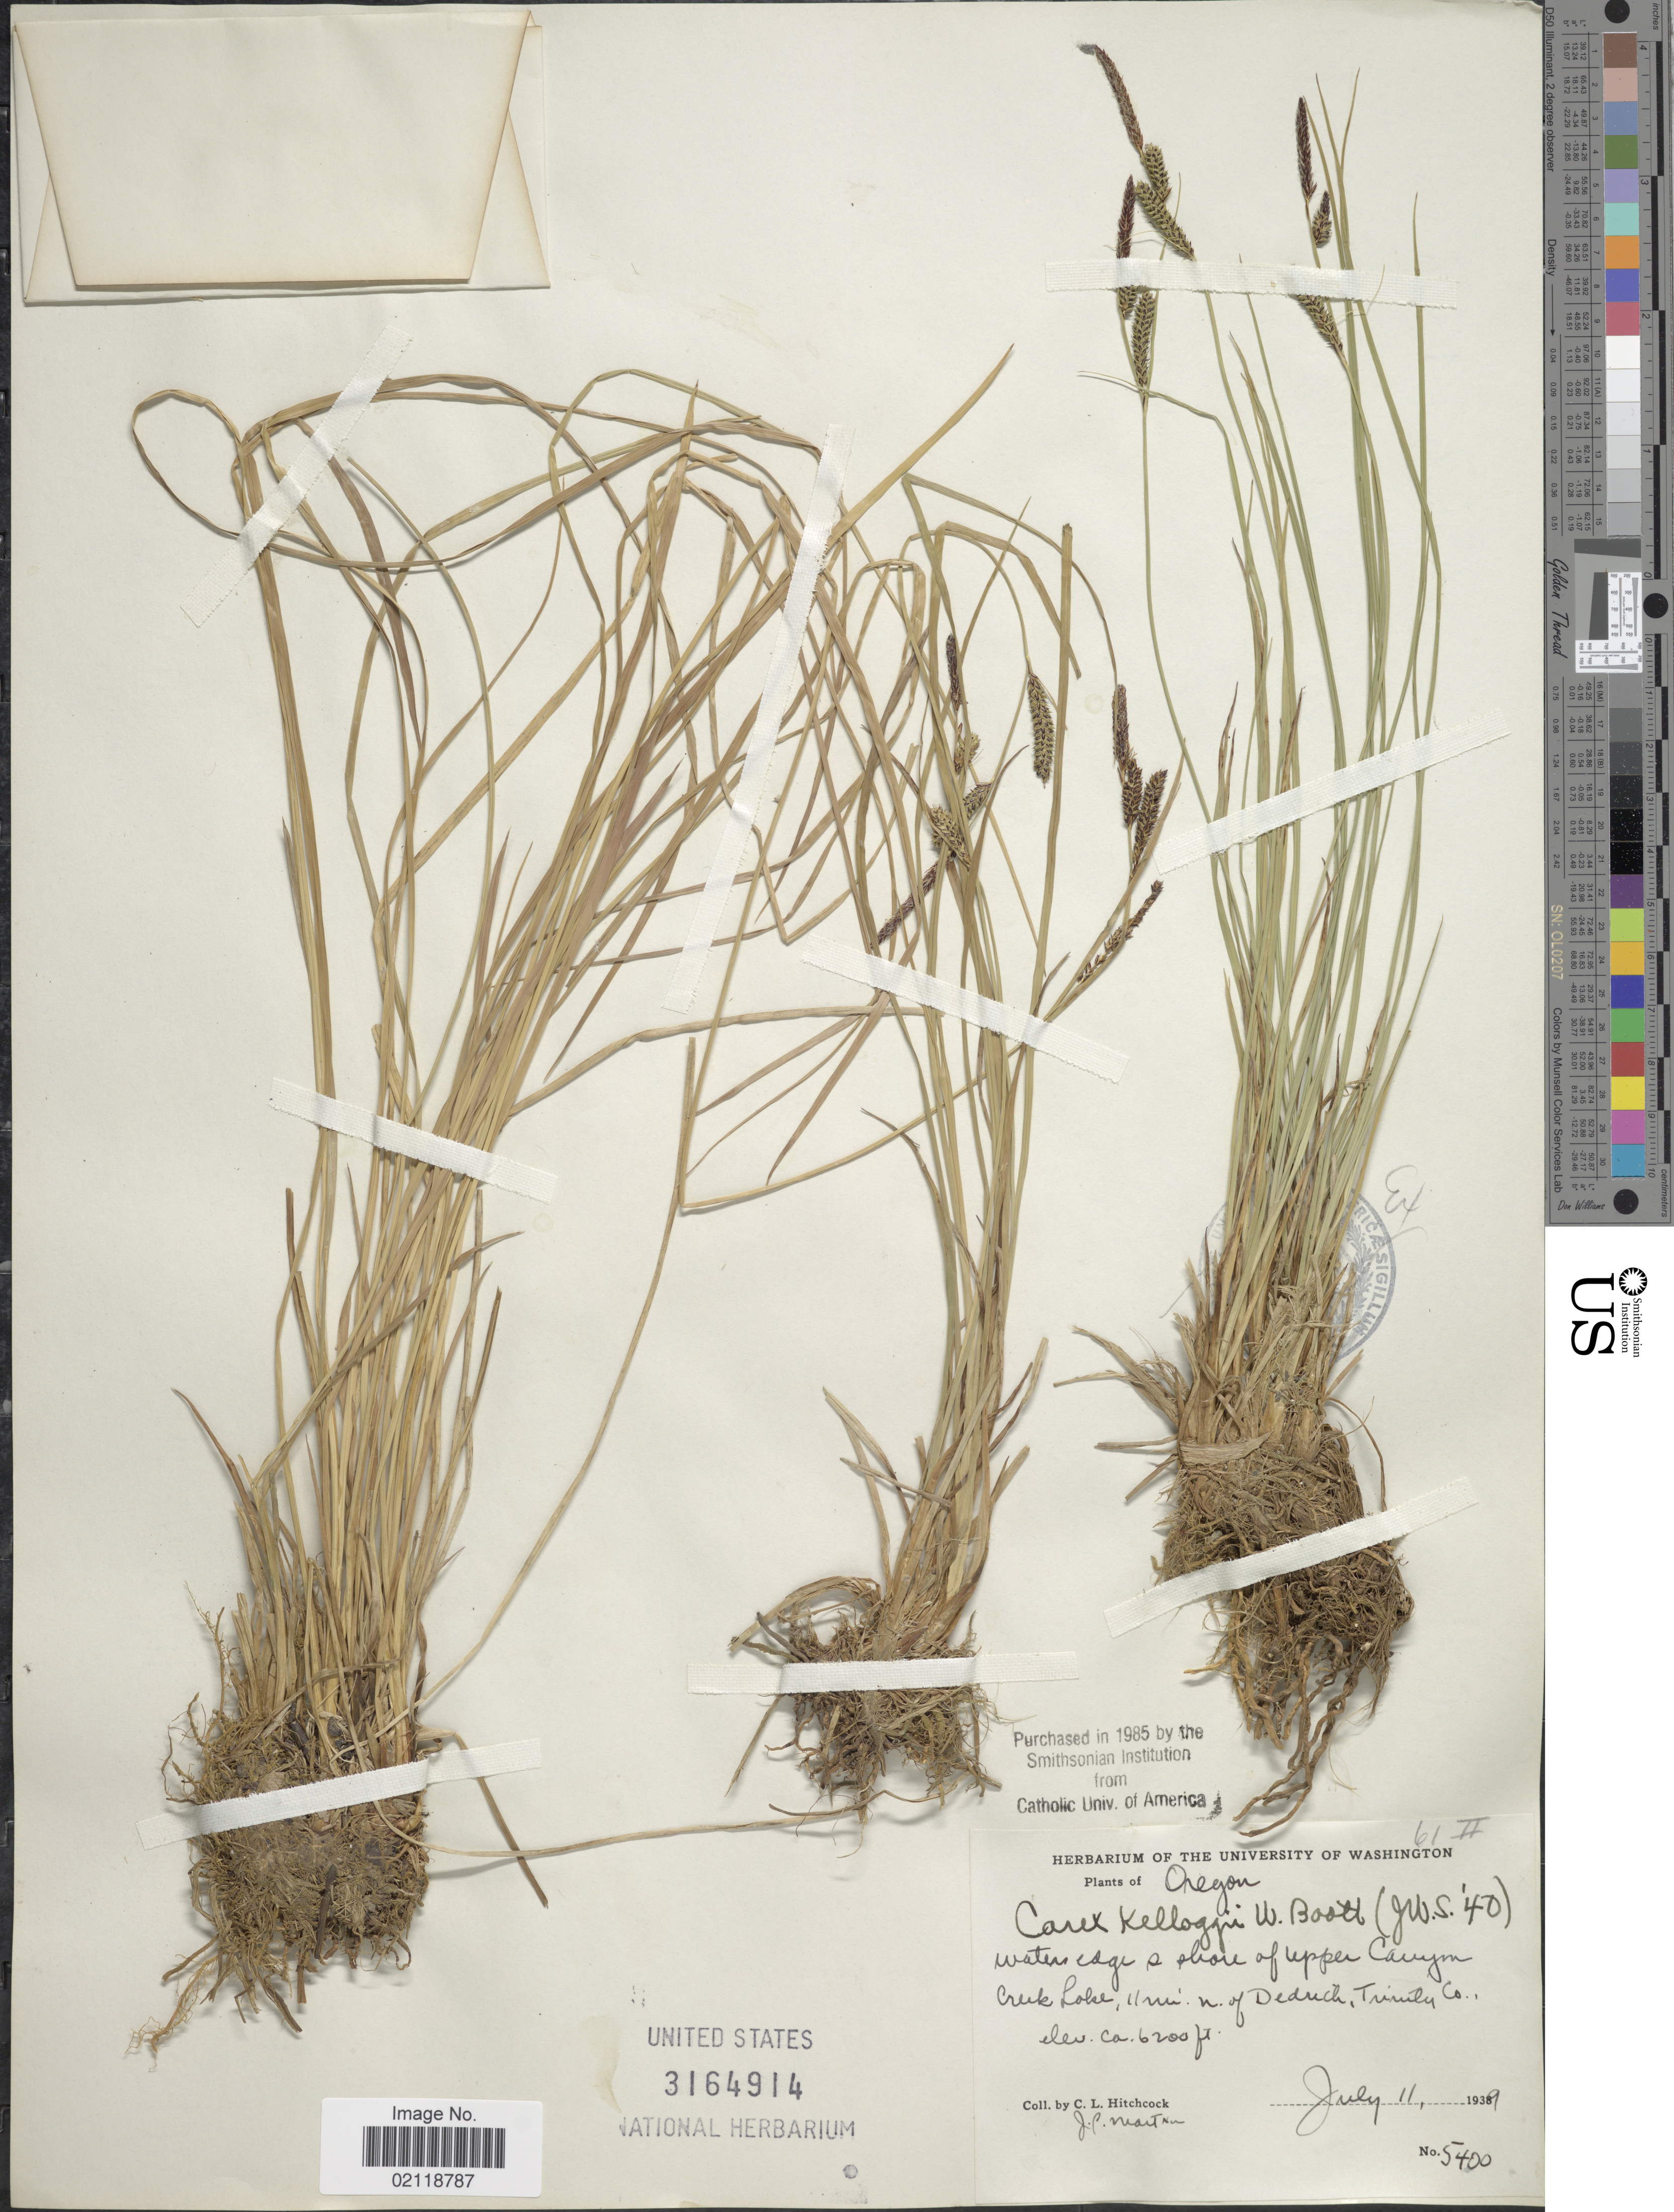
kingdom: Plantae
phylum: Tracheophyta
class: Liliopsida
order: Poales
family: Cyperaceae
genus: Carex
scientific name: Carex kelloggii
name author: W. Boott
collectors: C. L. Hitchcock & J. P. Martin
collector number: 5400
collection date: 1939-07-11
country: United States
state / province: California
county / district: Trinity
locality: Waters edge + shore of Upper Canyon, Creek Lake, 11 mi. n. of Dedrick, Trinity Co.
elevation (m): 1890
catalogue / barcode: US 3164914